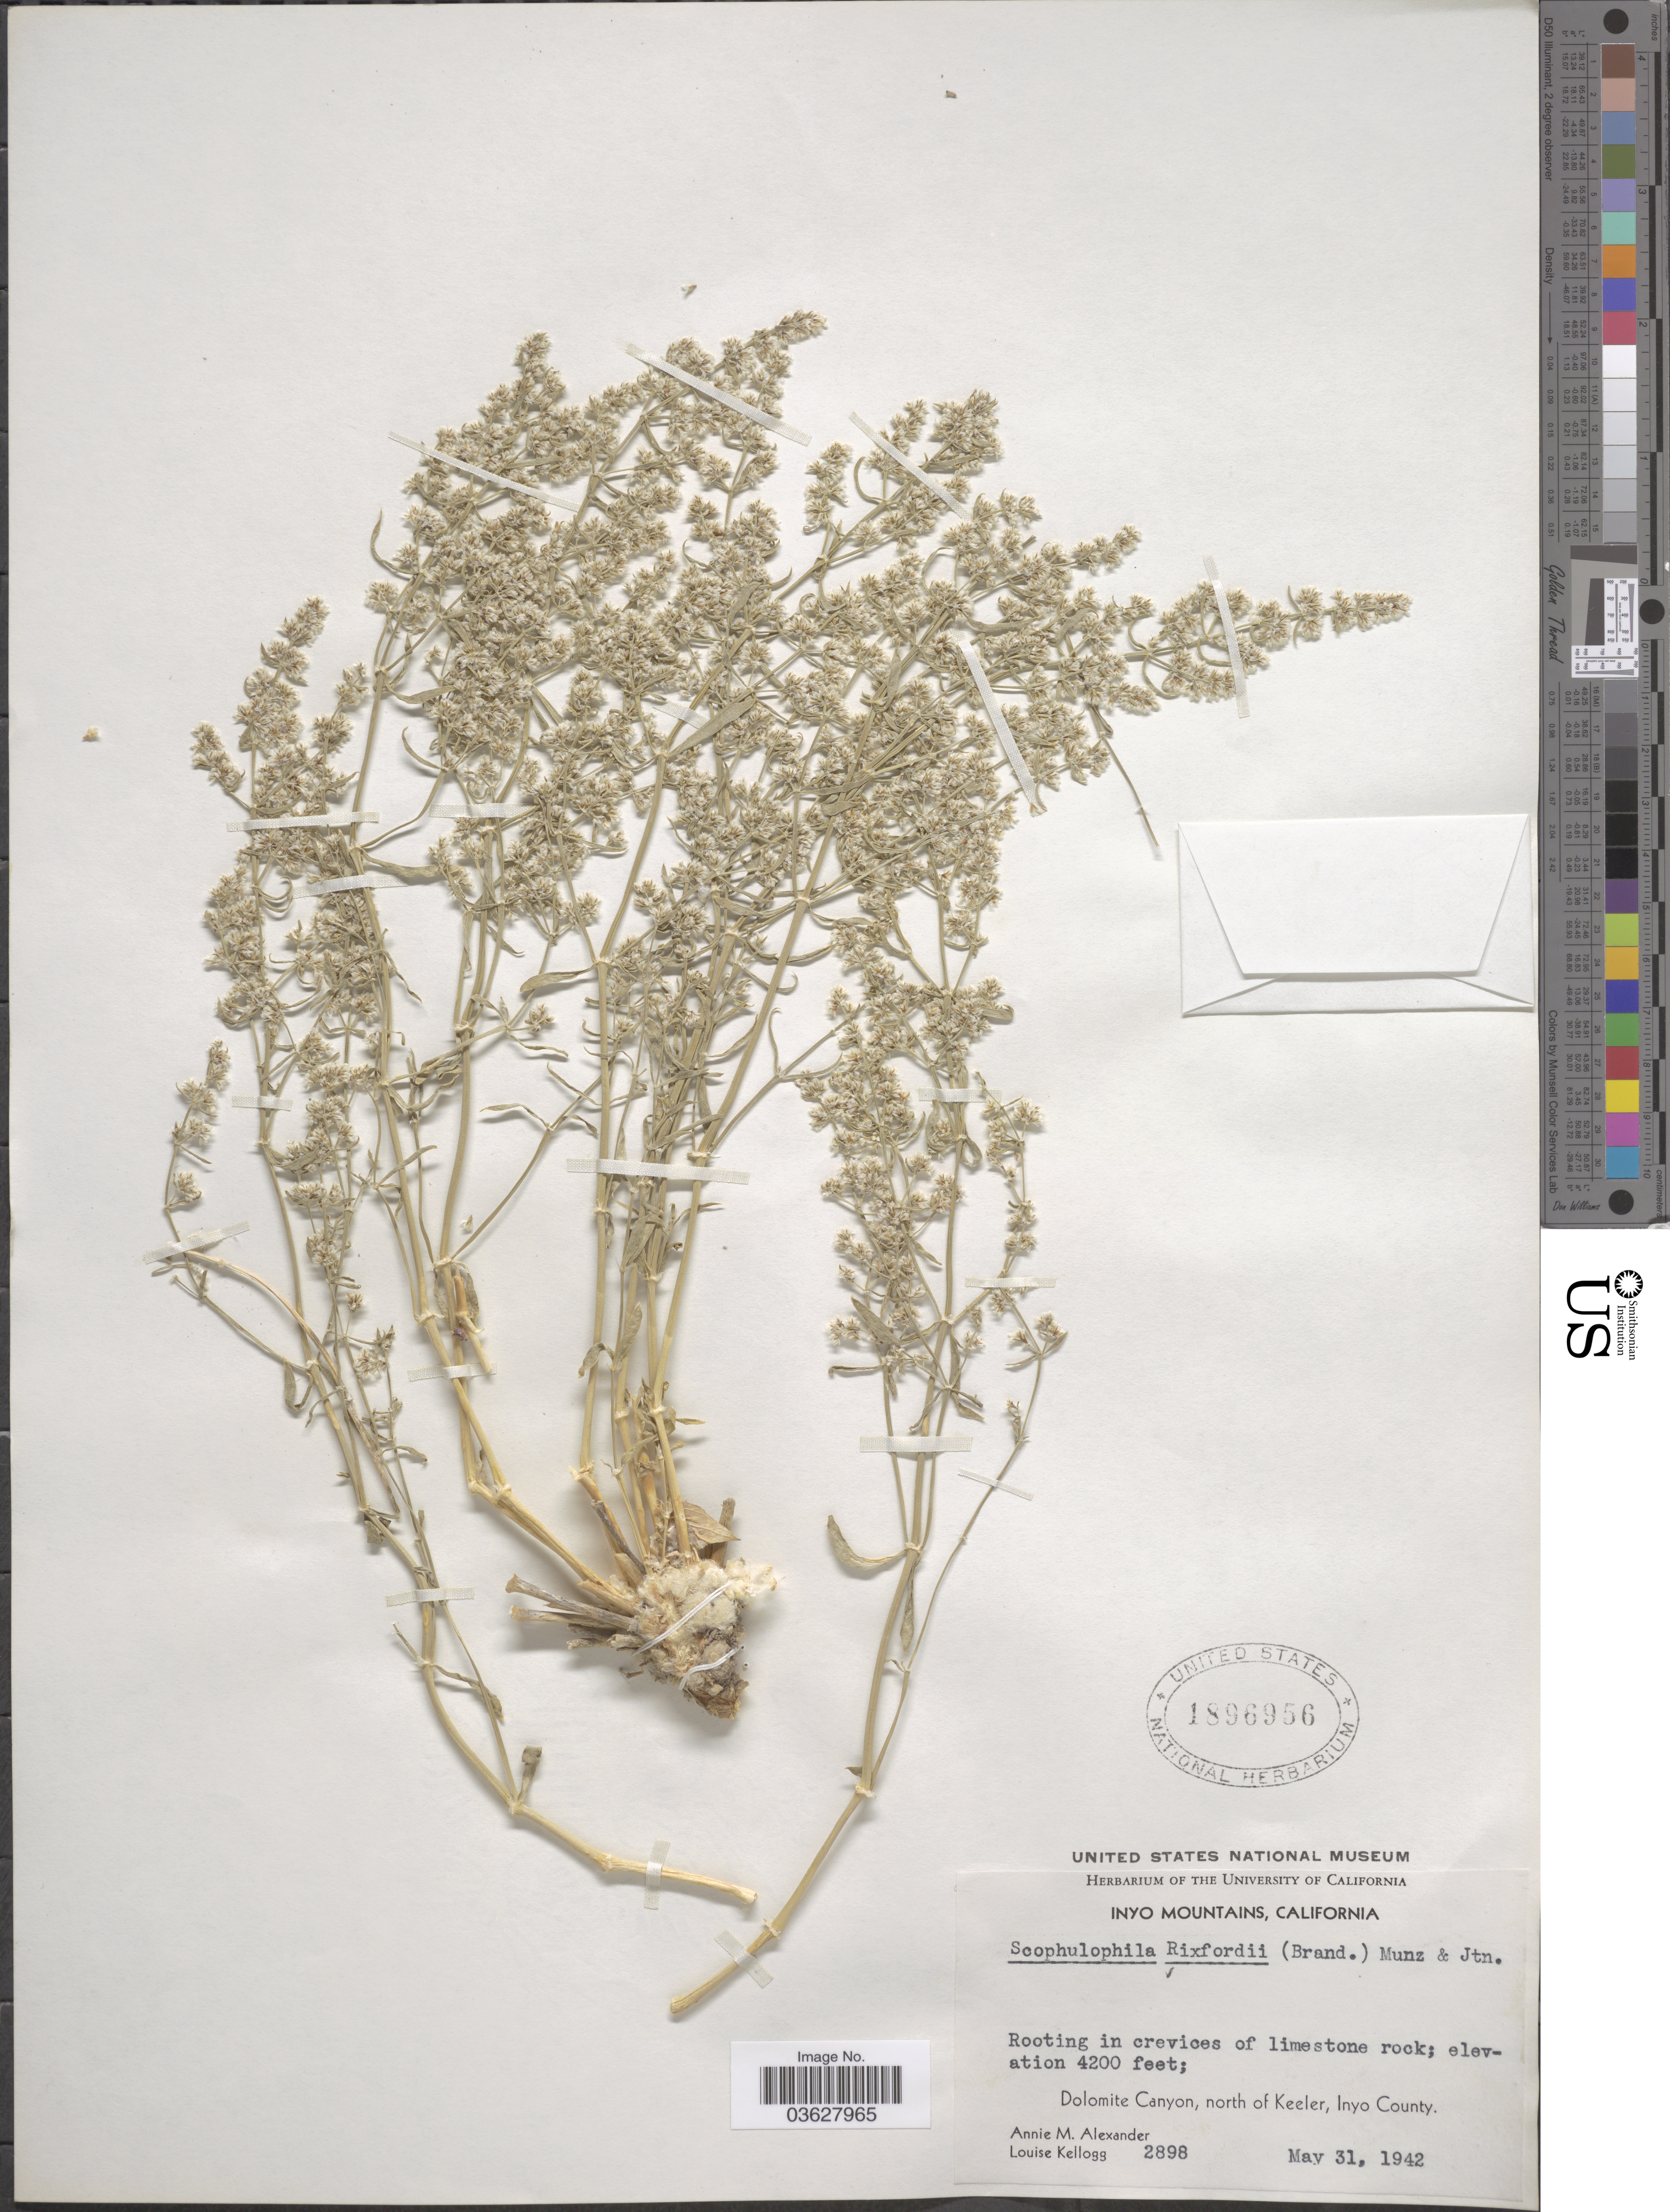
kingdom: Plantae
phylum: Tracheophyta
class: Magnoliopsida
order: Caryophyllales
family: Caryophyllaceae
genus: Achyronychia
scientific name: Achyronychia rixfordii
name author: Brandegee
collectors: A. M. Alexander & L. Kellogg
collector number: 2898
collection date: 1942-05-31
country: United States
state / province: California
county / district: Inyo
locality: Inyo Mountains. Dolomite Canyon, north of Keeler, Inyo County.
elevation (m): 1280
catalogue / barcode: US 1896956